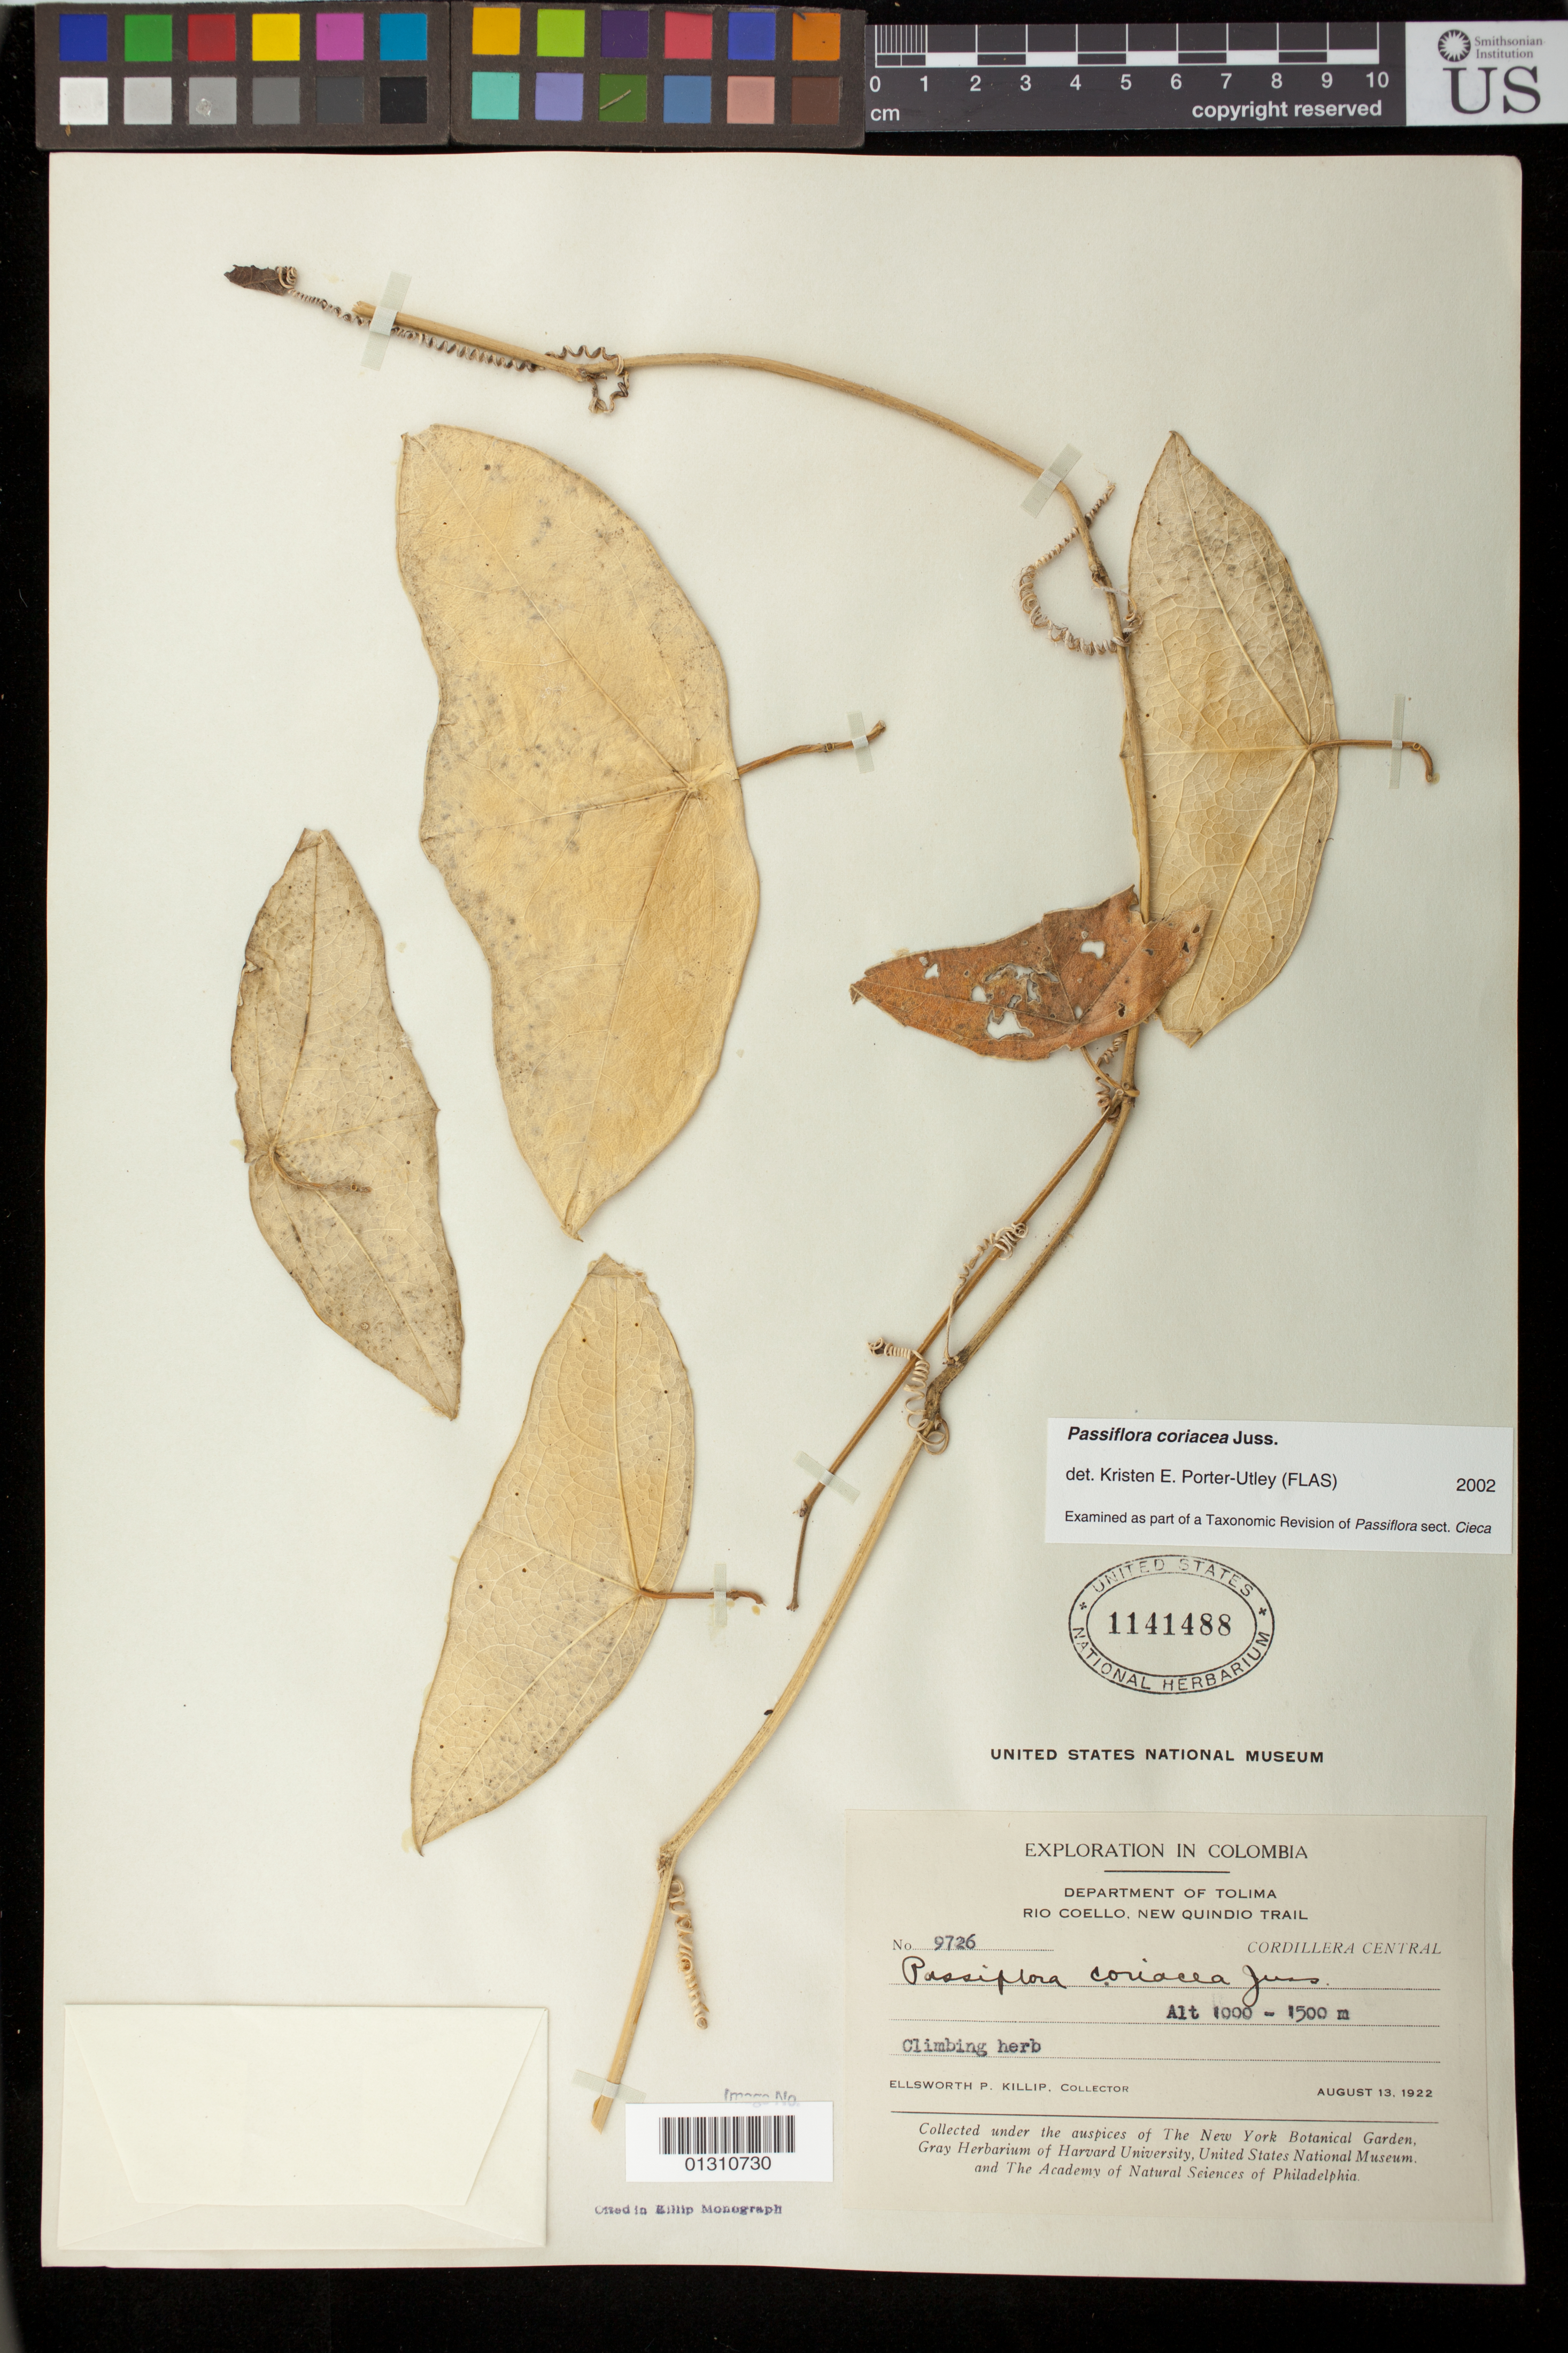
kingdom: Plantae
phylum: Tracheophyta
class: Magnoliopsida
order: Malpighiales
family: Passifloraceae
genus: Passiflora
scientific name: Passiflora coriacea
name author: A. Juss.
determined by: Porter-Utley, Kristen E.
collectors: E. P. Killip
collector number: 9726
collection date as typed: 13 Aug 1922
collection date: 1922-08-13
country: Colombia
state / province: Tolima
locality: Cordillera Central. Rio Cuello. New Quindio Trail.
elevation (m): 1000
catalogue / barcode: US 1141488